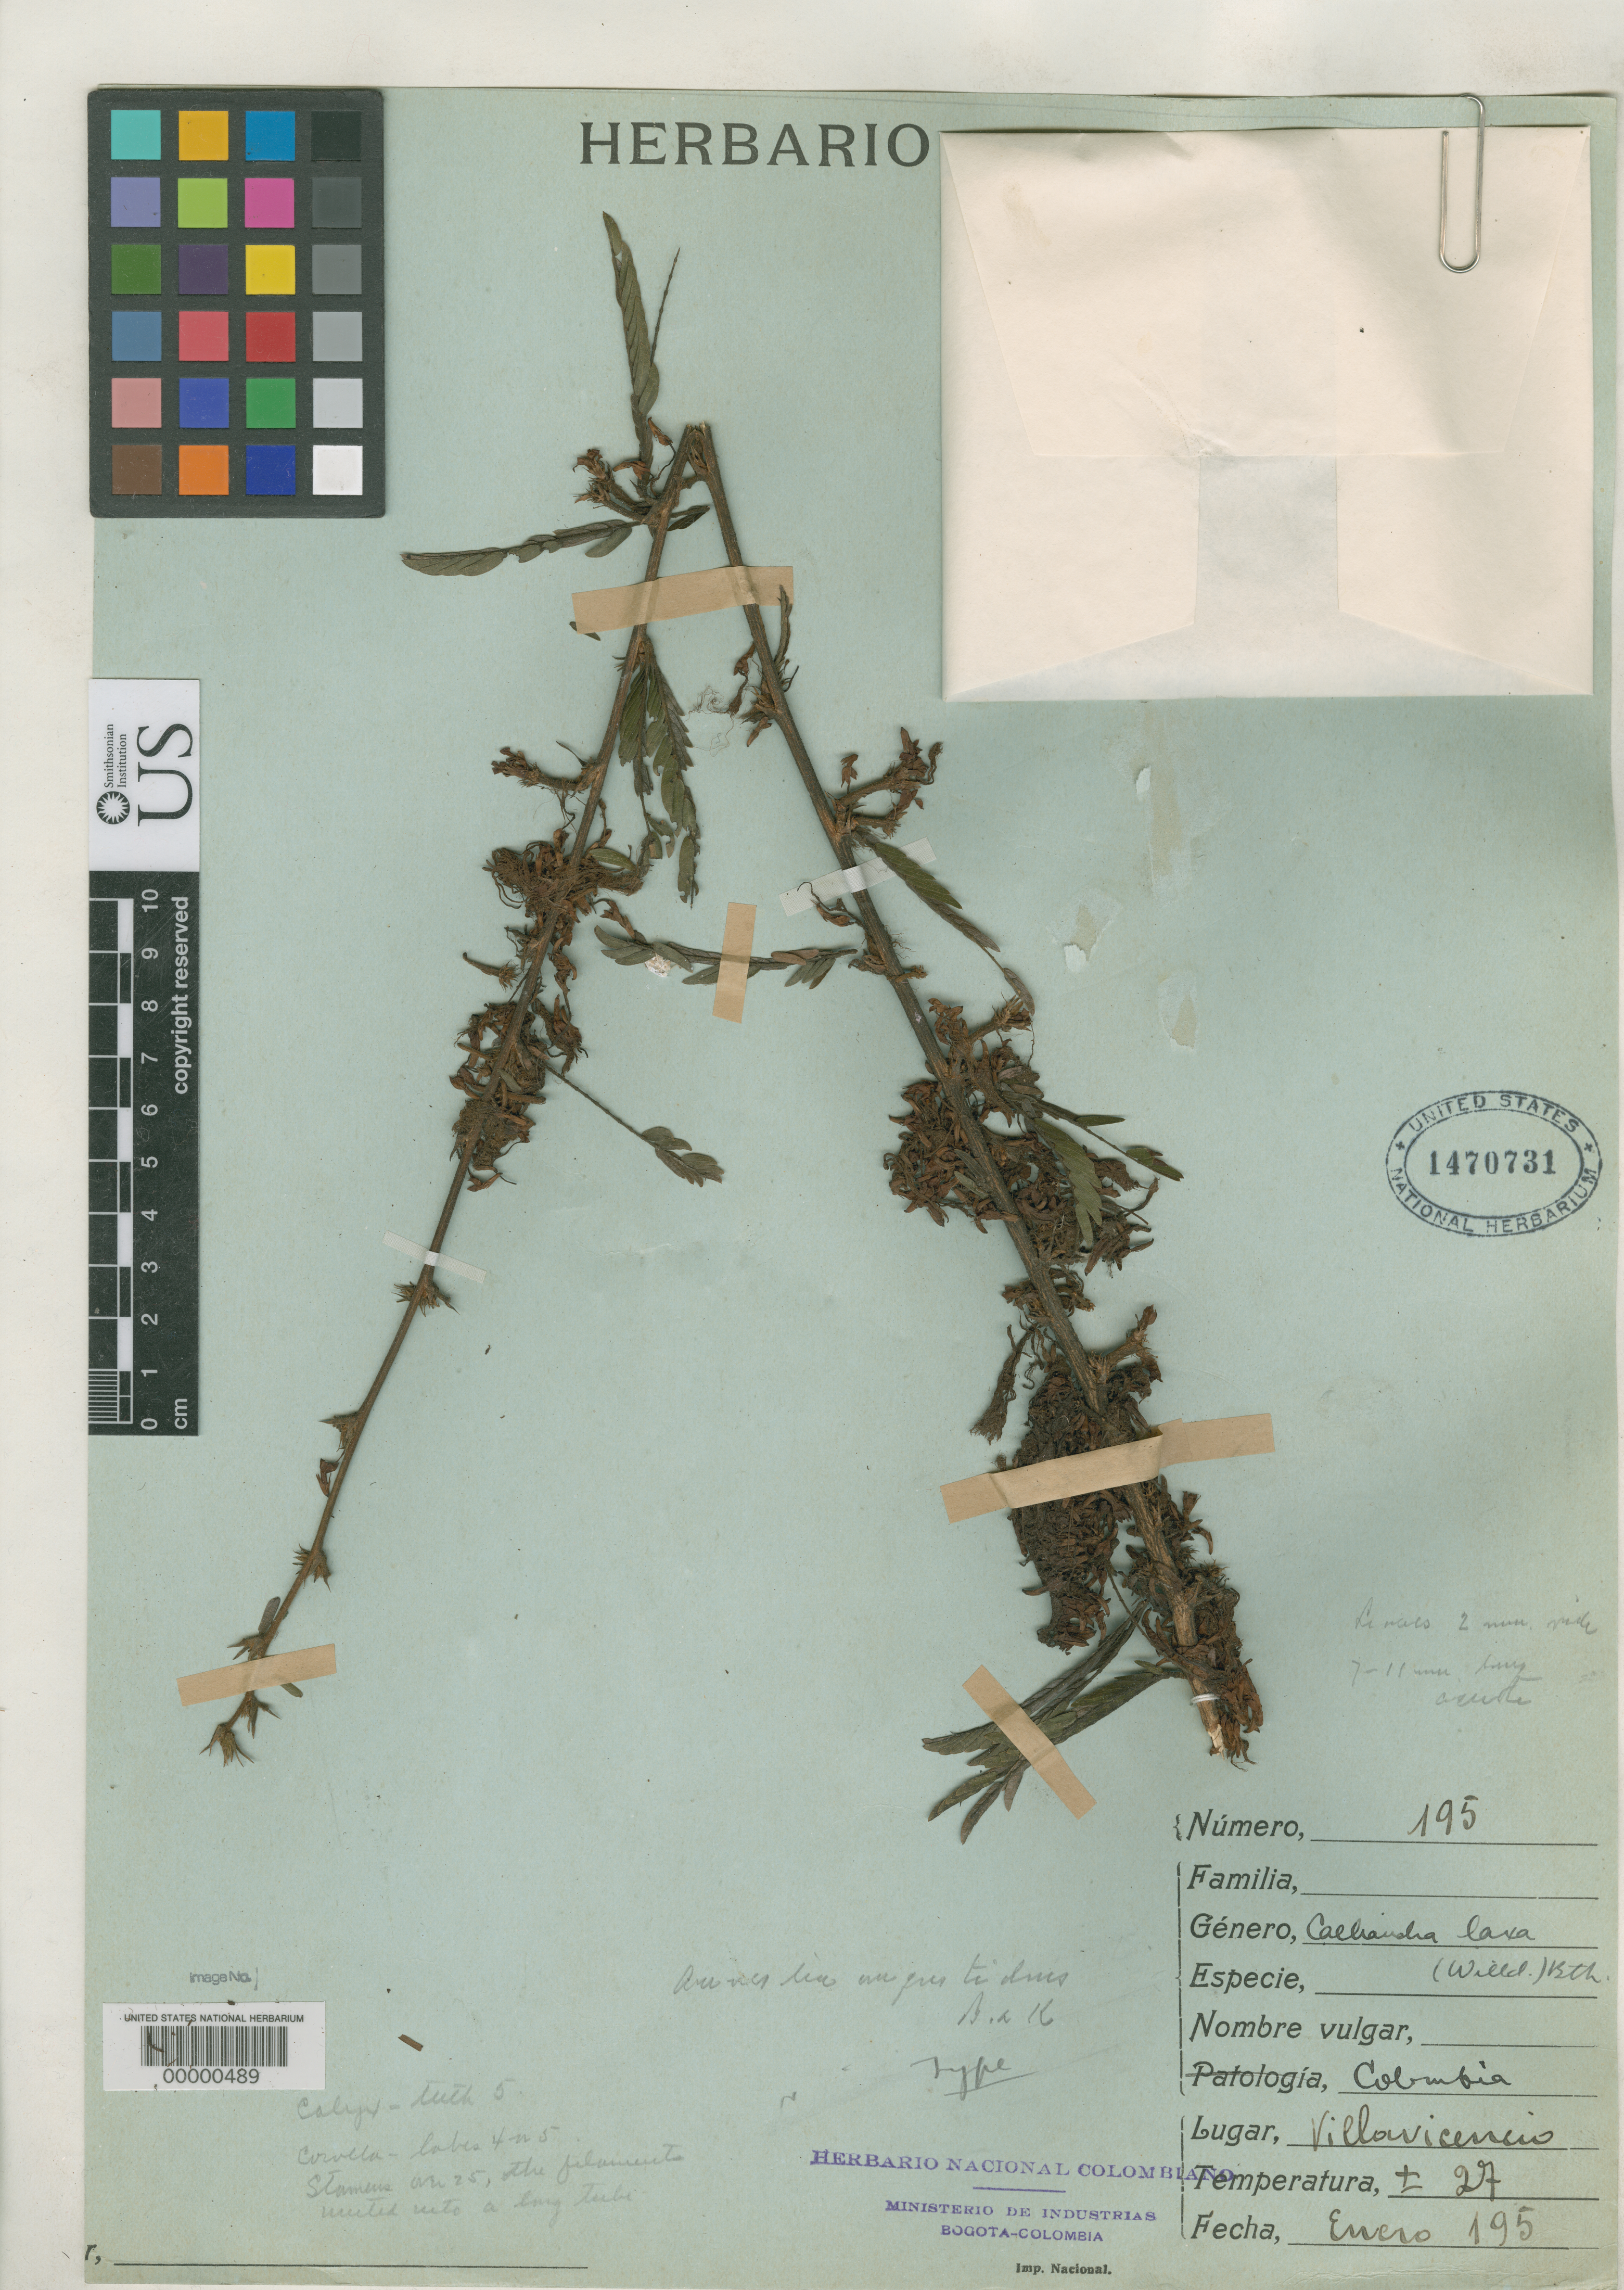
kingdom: Plantae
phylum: Tracheophyta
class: Magnoliopsida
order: Fabales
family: Fabaceae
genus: Calliandra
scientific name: Calliandra angustidens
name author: Britton & Killip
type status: Holotype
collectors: E. Pérez Arbeláez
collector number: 195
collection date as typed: Jan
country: Colombia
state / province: Meta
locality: Villa Vicencia.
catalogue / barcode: US 1470731